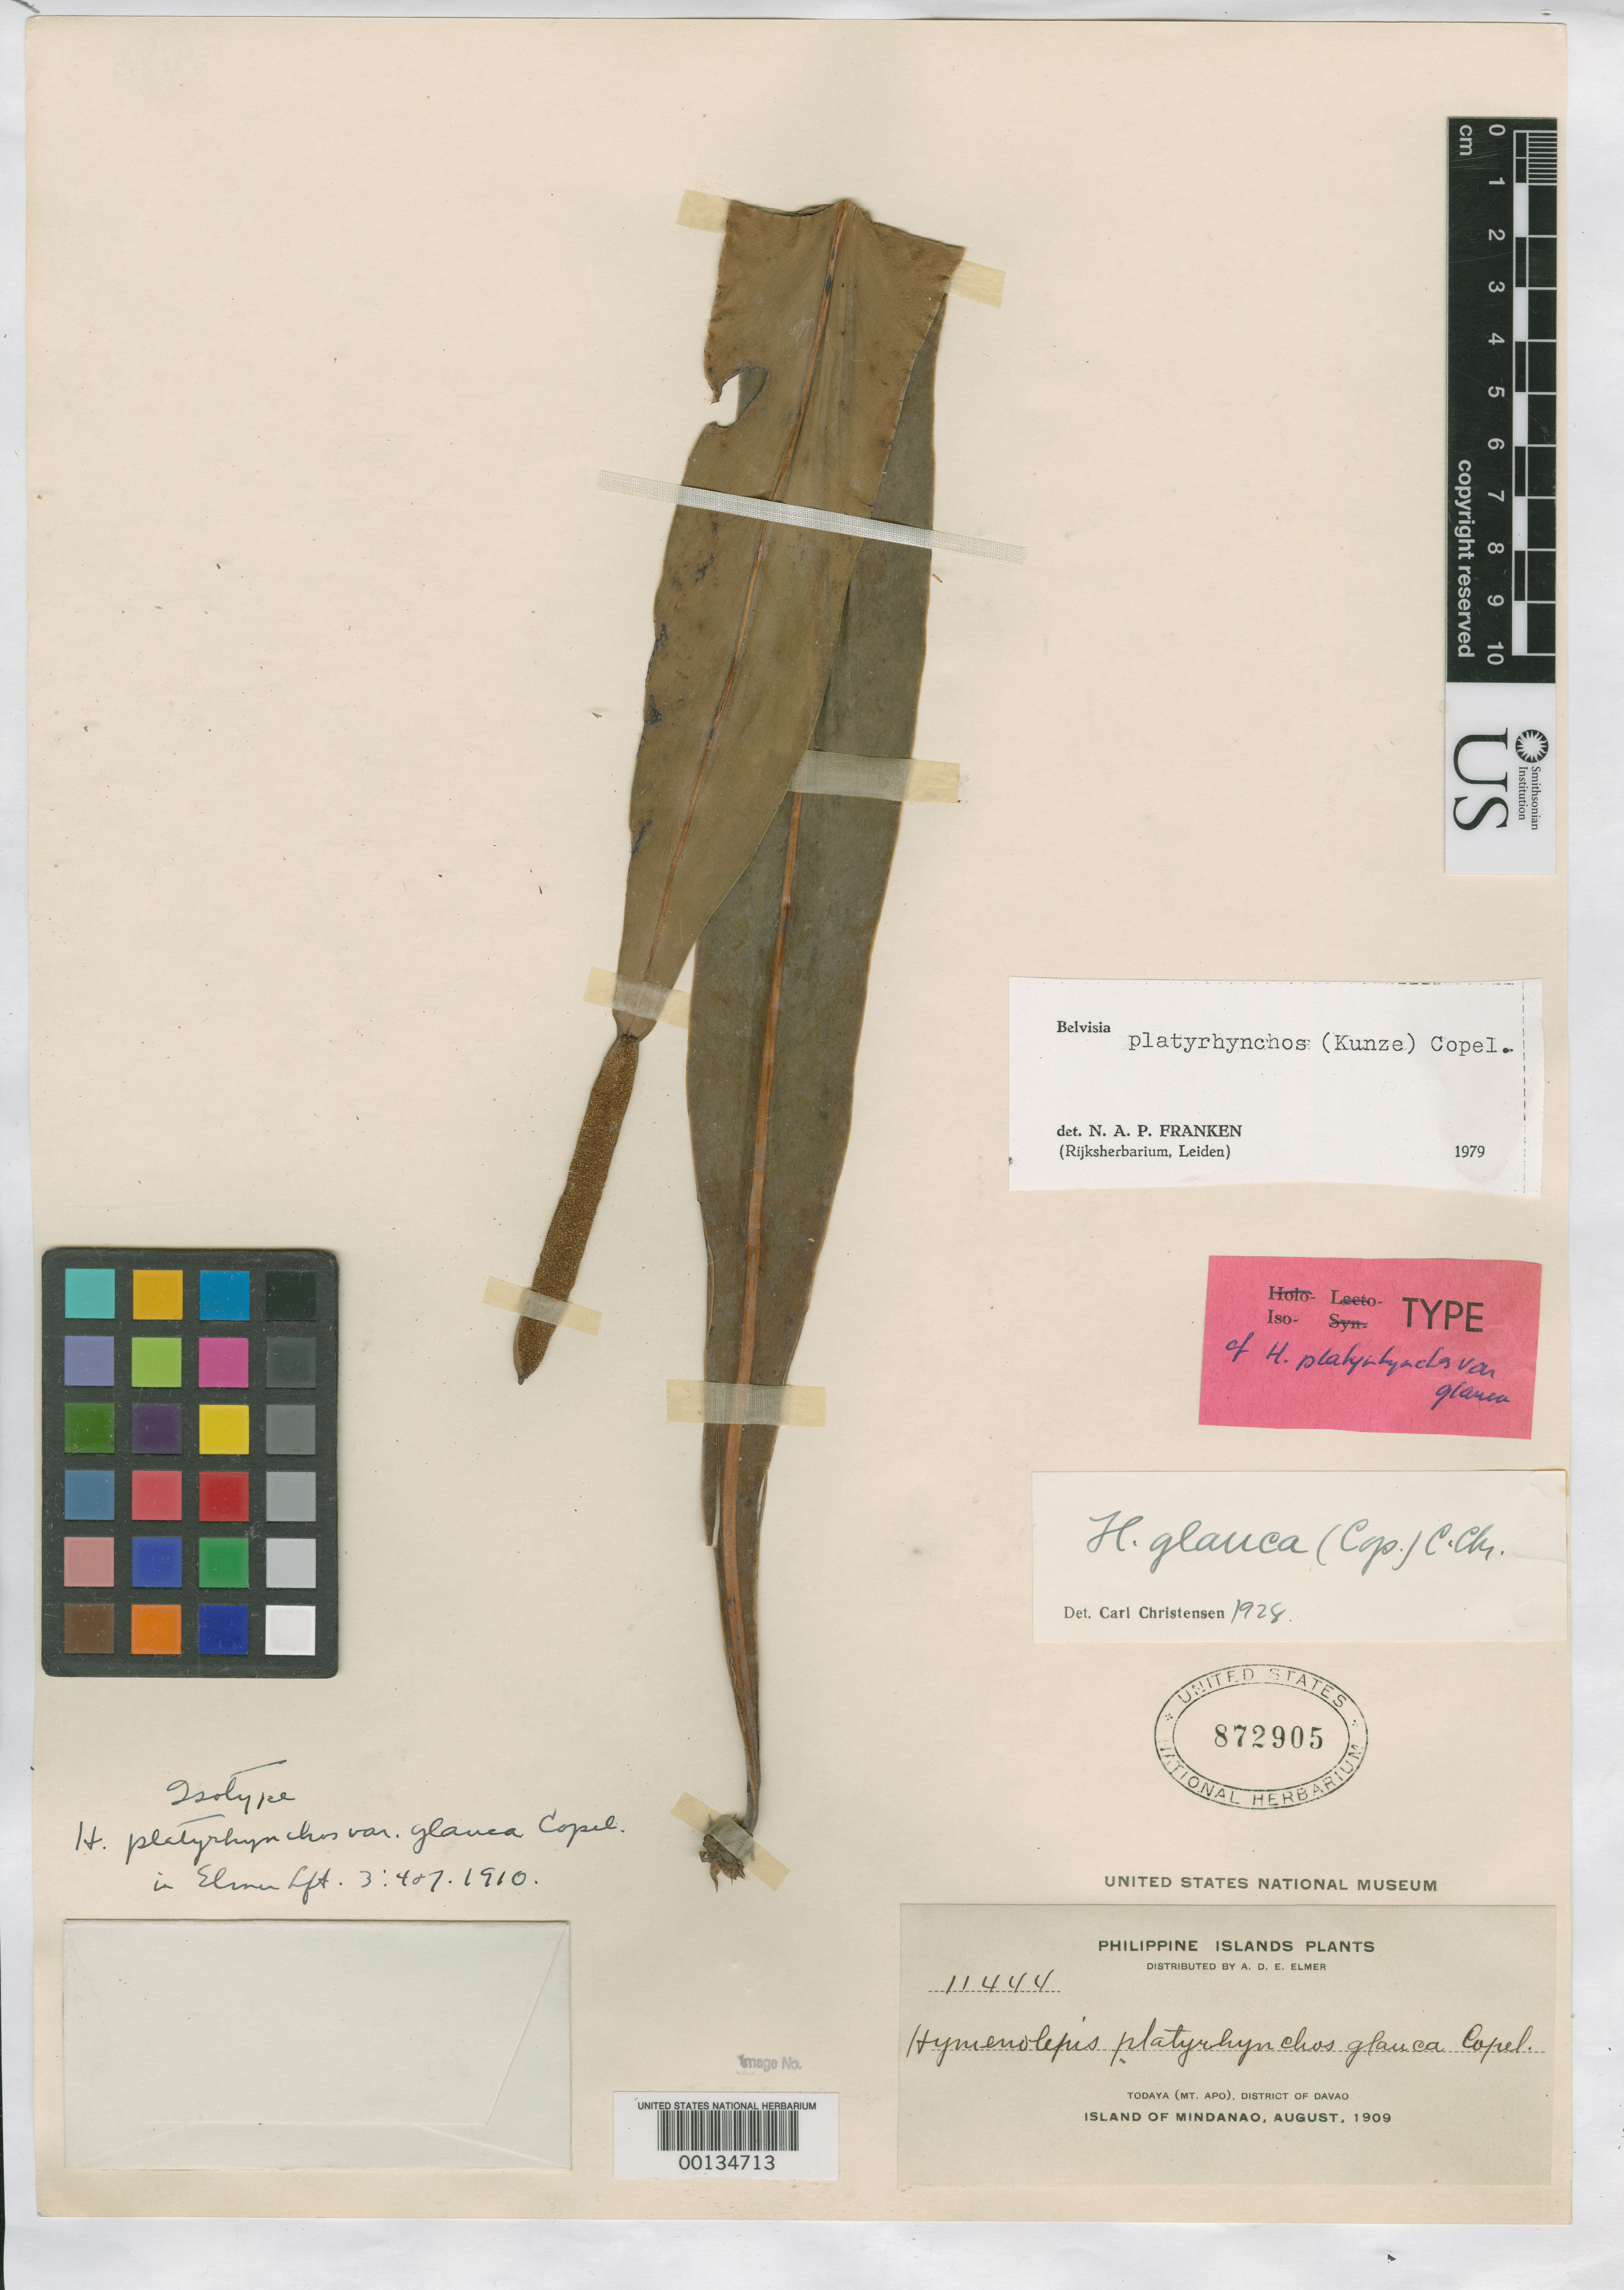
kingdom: Plantae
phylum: Tracheophyta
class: Polypodiopsida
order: Polypodiales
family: Polypodiaceae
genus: Hymenolepis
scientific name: Hymenolepis platyrhynchos var. glauca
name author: Copel. in Elmer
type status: Isotype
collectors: A. D. E. Elmer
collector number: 11444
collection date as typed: Aug 1909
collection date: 1909-08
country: Philippines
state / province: Davao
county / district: Davao del Sur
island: Mindanao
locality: Todaya (Mt. Apo), District of Davao, Island of Mindanao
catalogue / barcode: US 872905